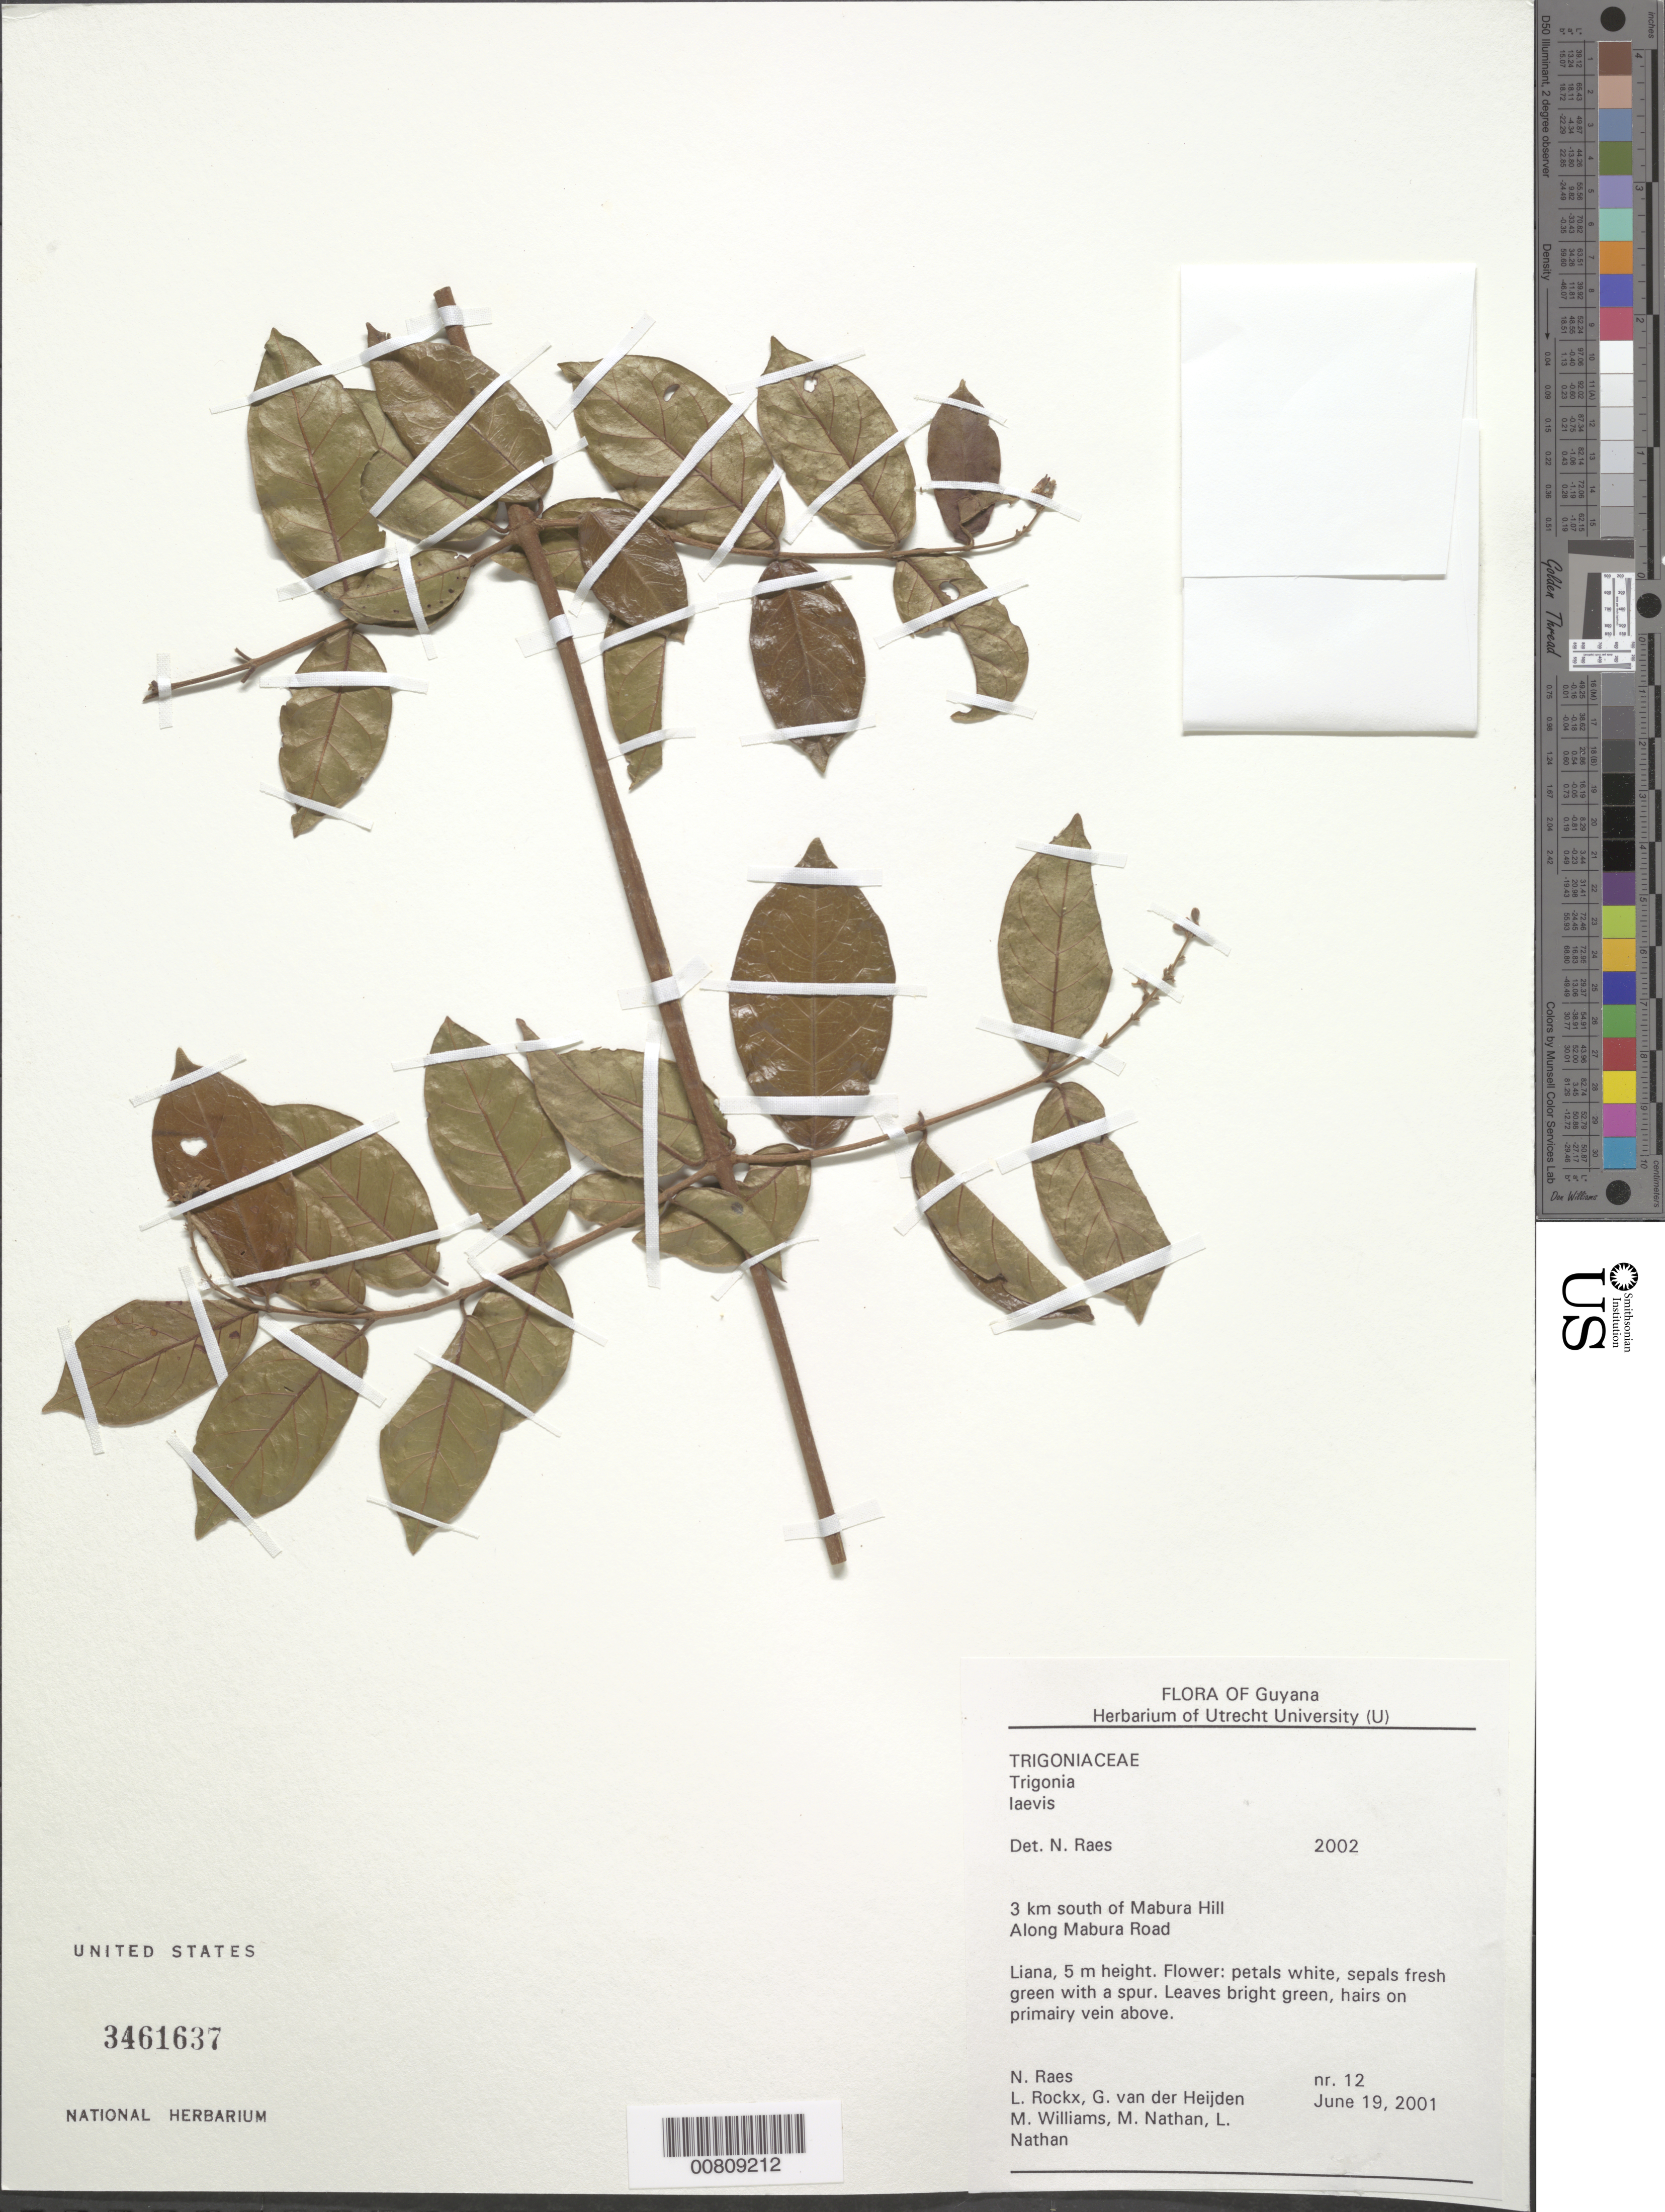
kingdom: Plantae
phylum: Tracheophyta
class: Magnoliopsida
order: Malpighiales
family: Trigoniaceae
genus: Trigonia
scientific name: Trigonia laevis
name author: Aubl.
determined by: Raes, N.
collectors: N. Raes, L. Rockx, G. van der Heijden, M. Williams, M. Nathan & L. Nathan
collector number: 12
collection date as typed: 19-Jun-01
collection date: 2001-06-19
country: Guyana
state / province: U. Demerara-Berbice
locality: Mabura Hill, 3 km S of, along Mabura Road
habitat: Roadside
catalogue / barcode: US 3461637